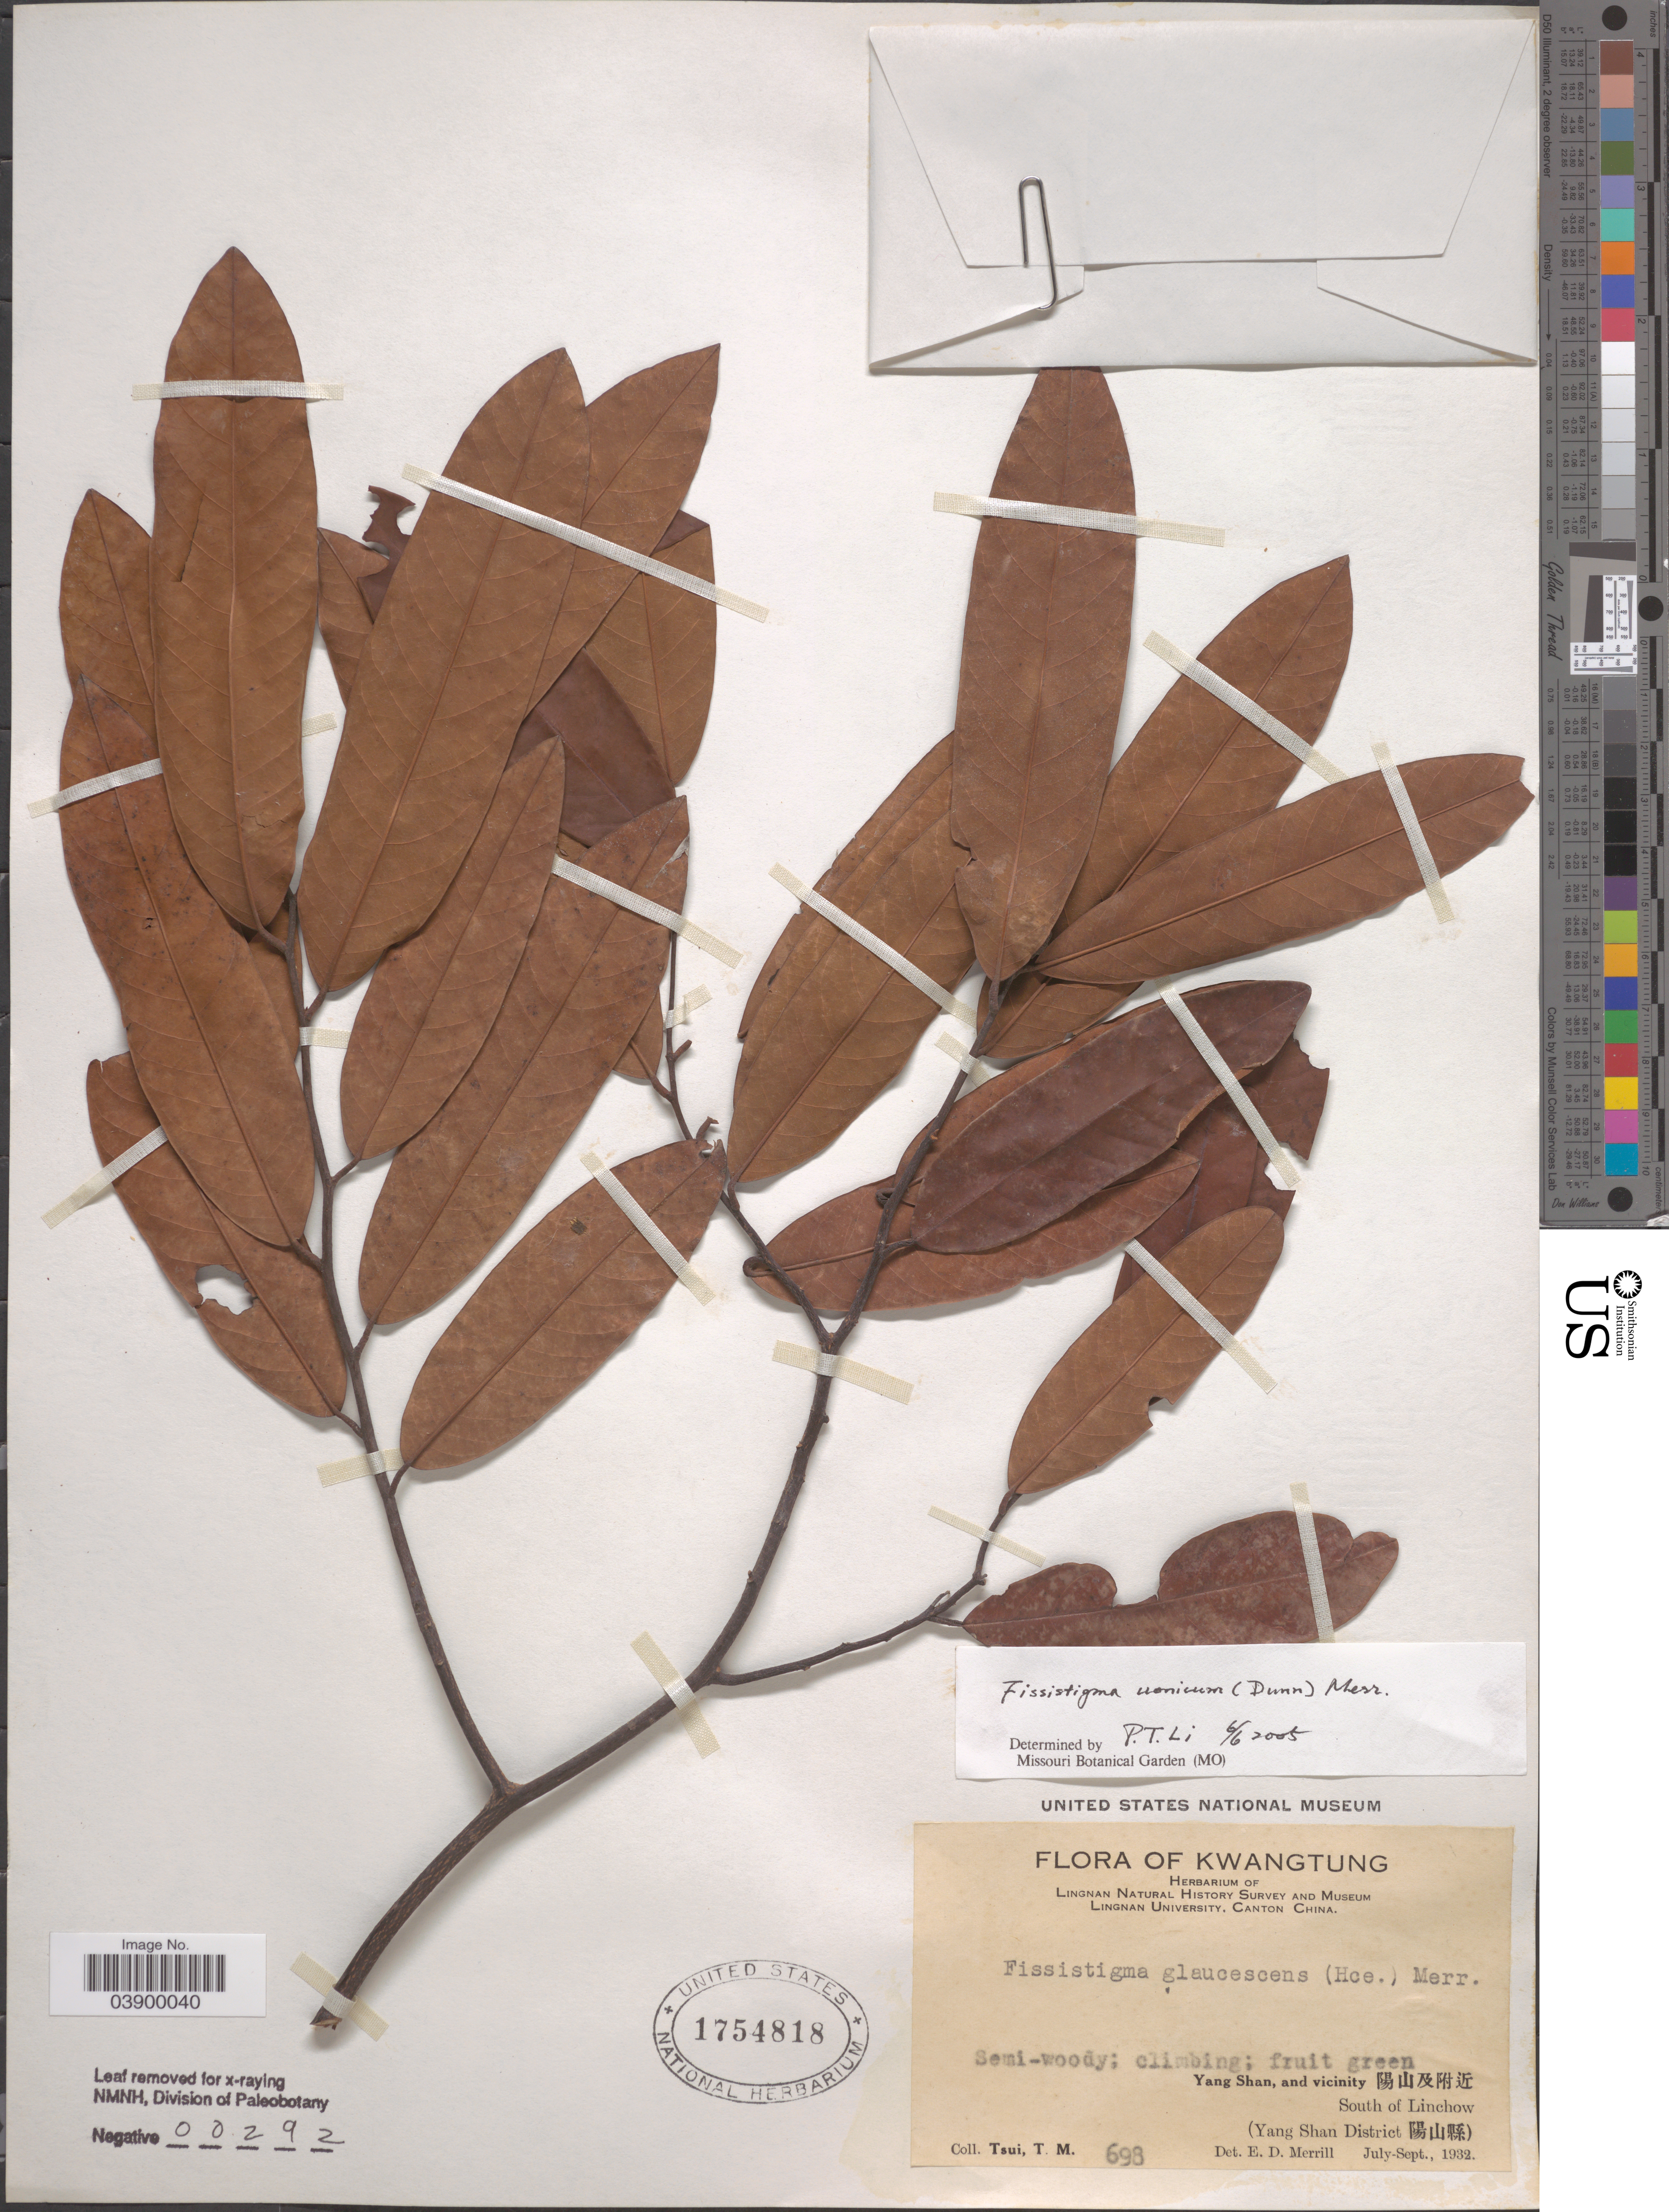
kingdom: Plantae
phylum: Tracheophyta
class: Magnoliopsida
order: Magnoliales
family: Annonaceae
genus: Fissistigma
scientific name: Fissistigma glaucescens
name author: (Hance) Merr.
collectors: T. Tsui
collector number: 698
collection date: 1932-07/1932-09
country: China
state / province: Guangdong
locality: Kwangtung. Yang Shan, and vicinity X. South of Linchow (Yang Shan District X).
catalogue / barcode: US 1754818